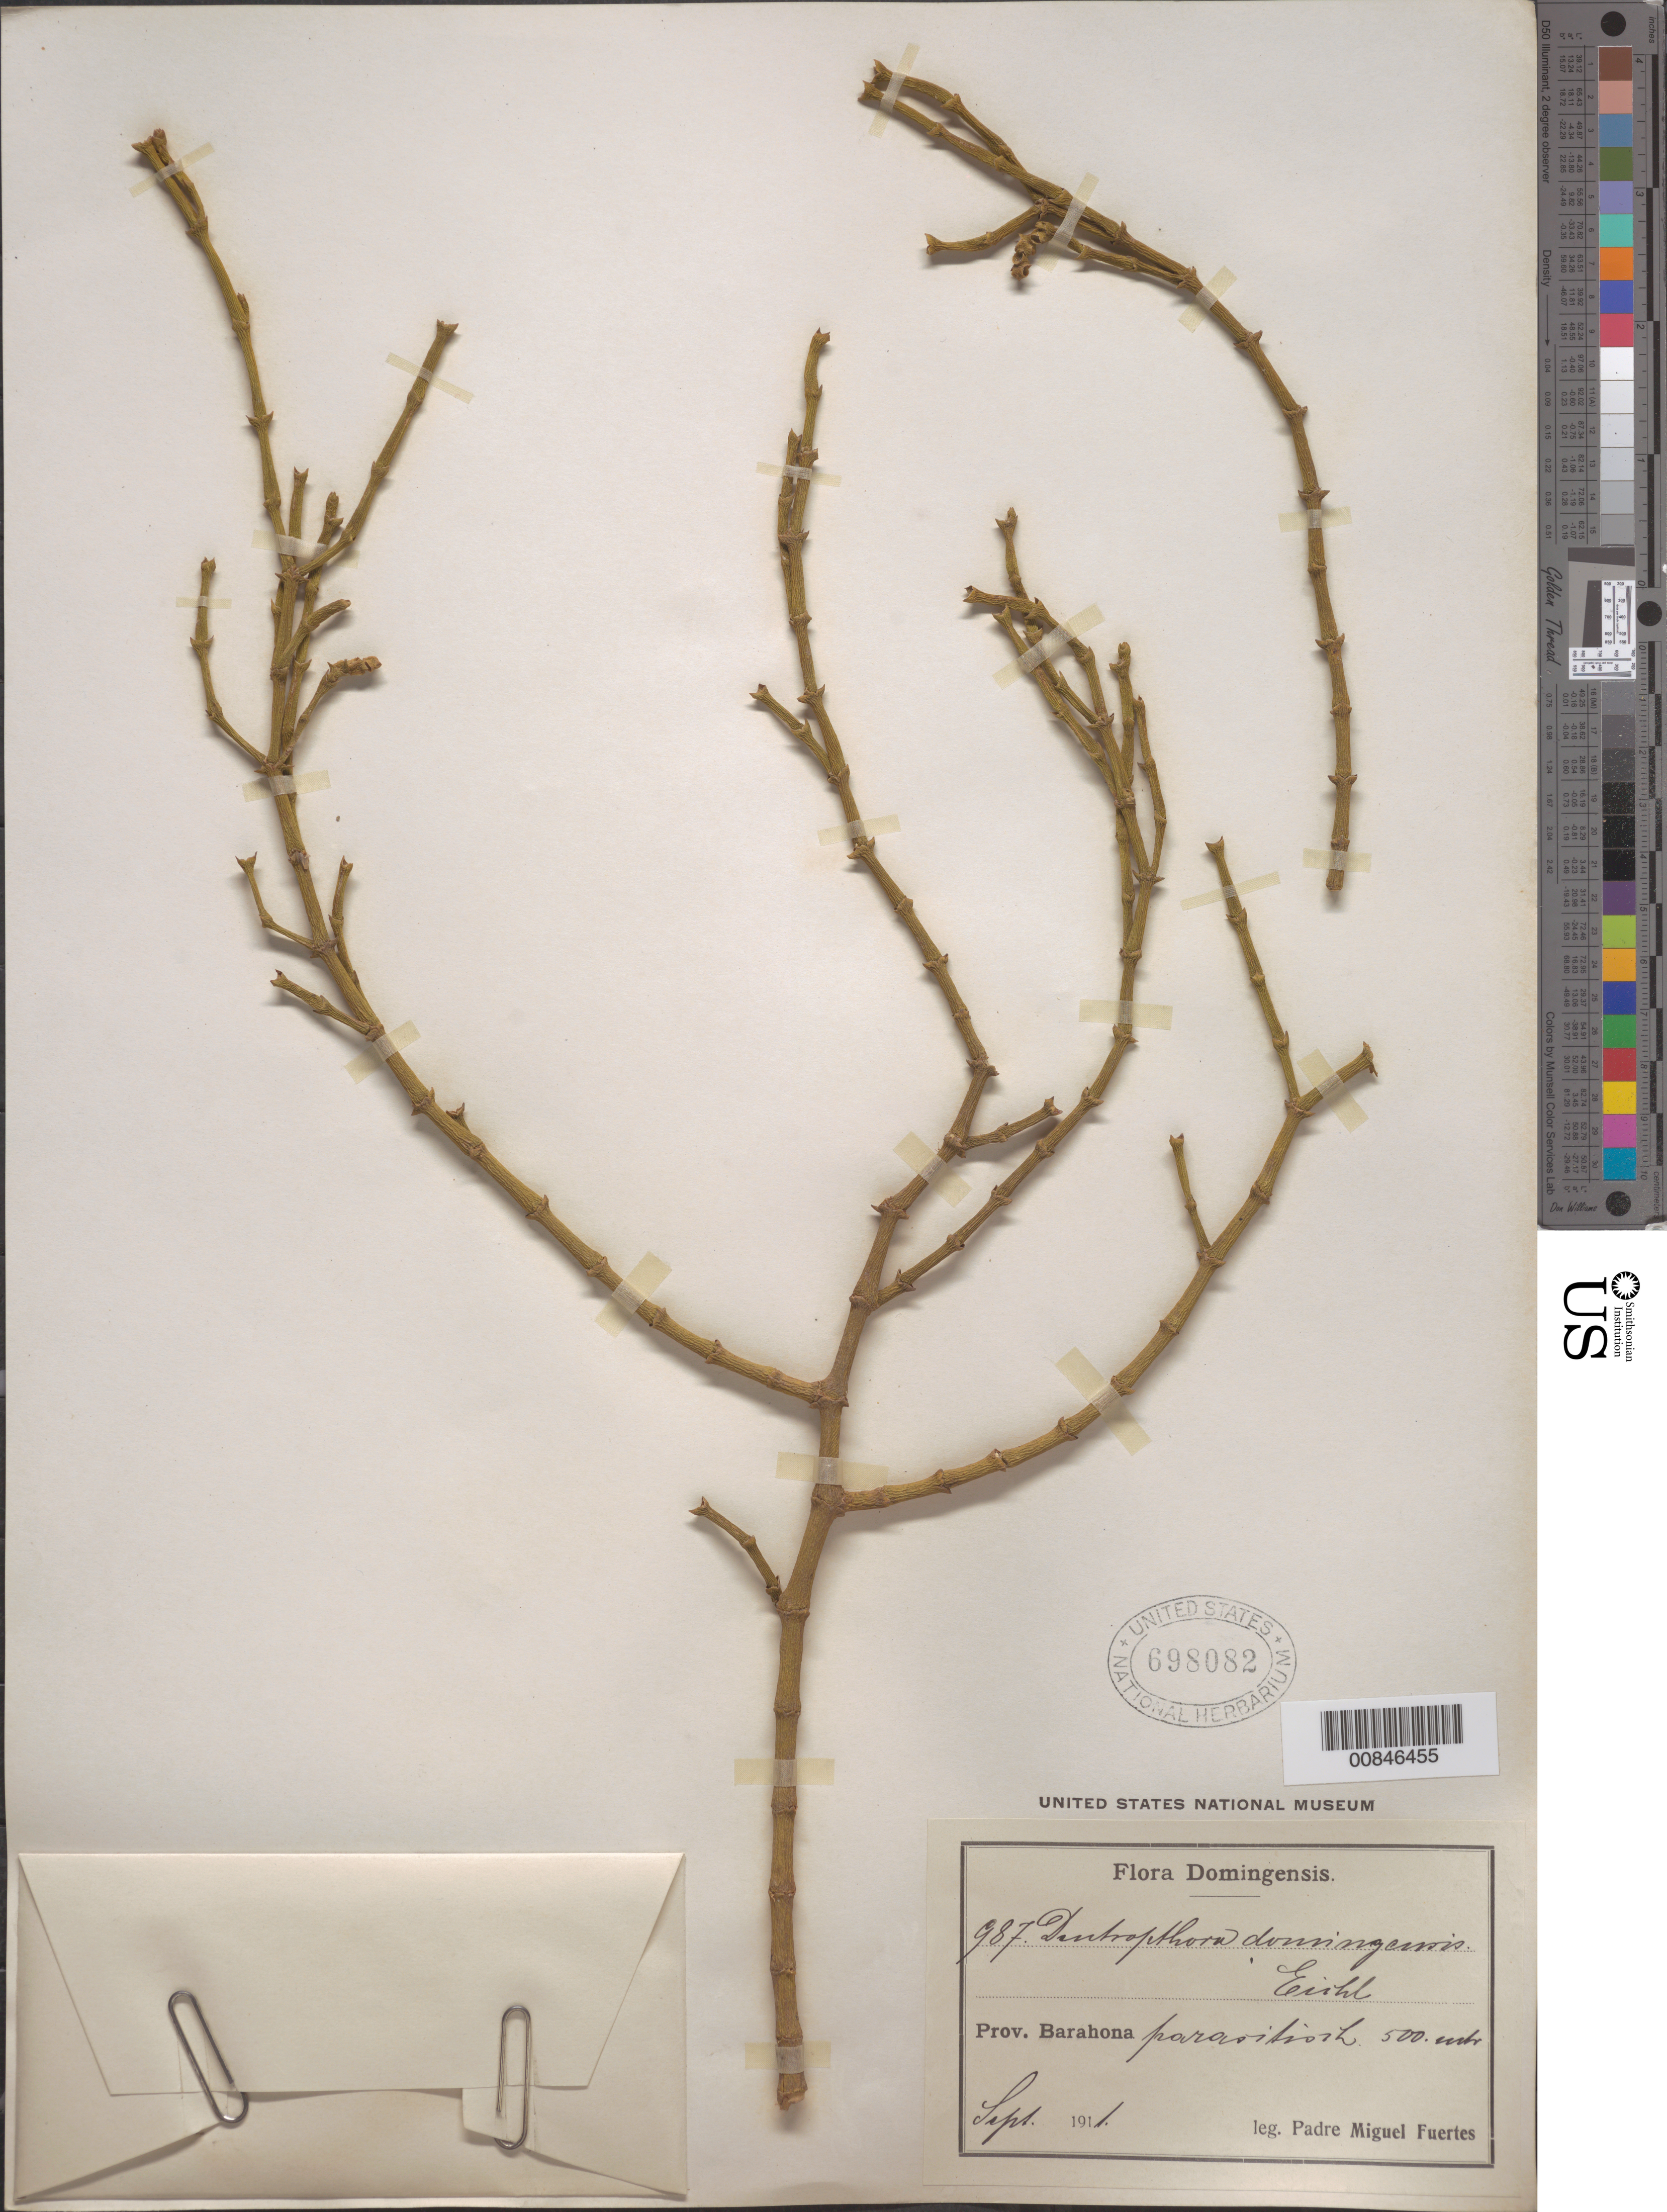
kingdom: Plantae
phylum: Tracheophyta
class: Magnoliopsida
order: Santalales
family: Viscaceae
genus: Dendrophthora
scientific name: Dendrophthora domingensis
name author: (Spreng.) Eichler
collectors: M. D. Fuertes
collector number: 987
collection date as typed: Sep 1911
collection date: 1911-09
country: Dominican Republic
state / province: Barahona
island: Hispaniola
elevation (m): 500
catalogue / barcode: US 698082